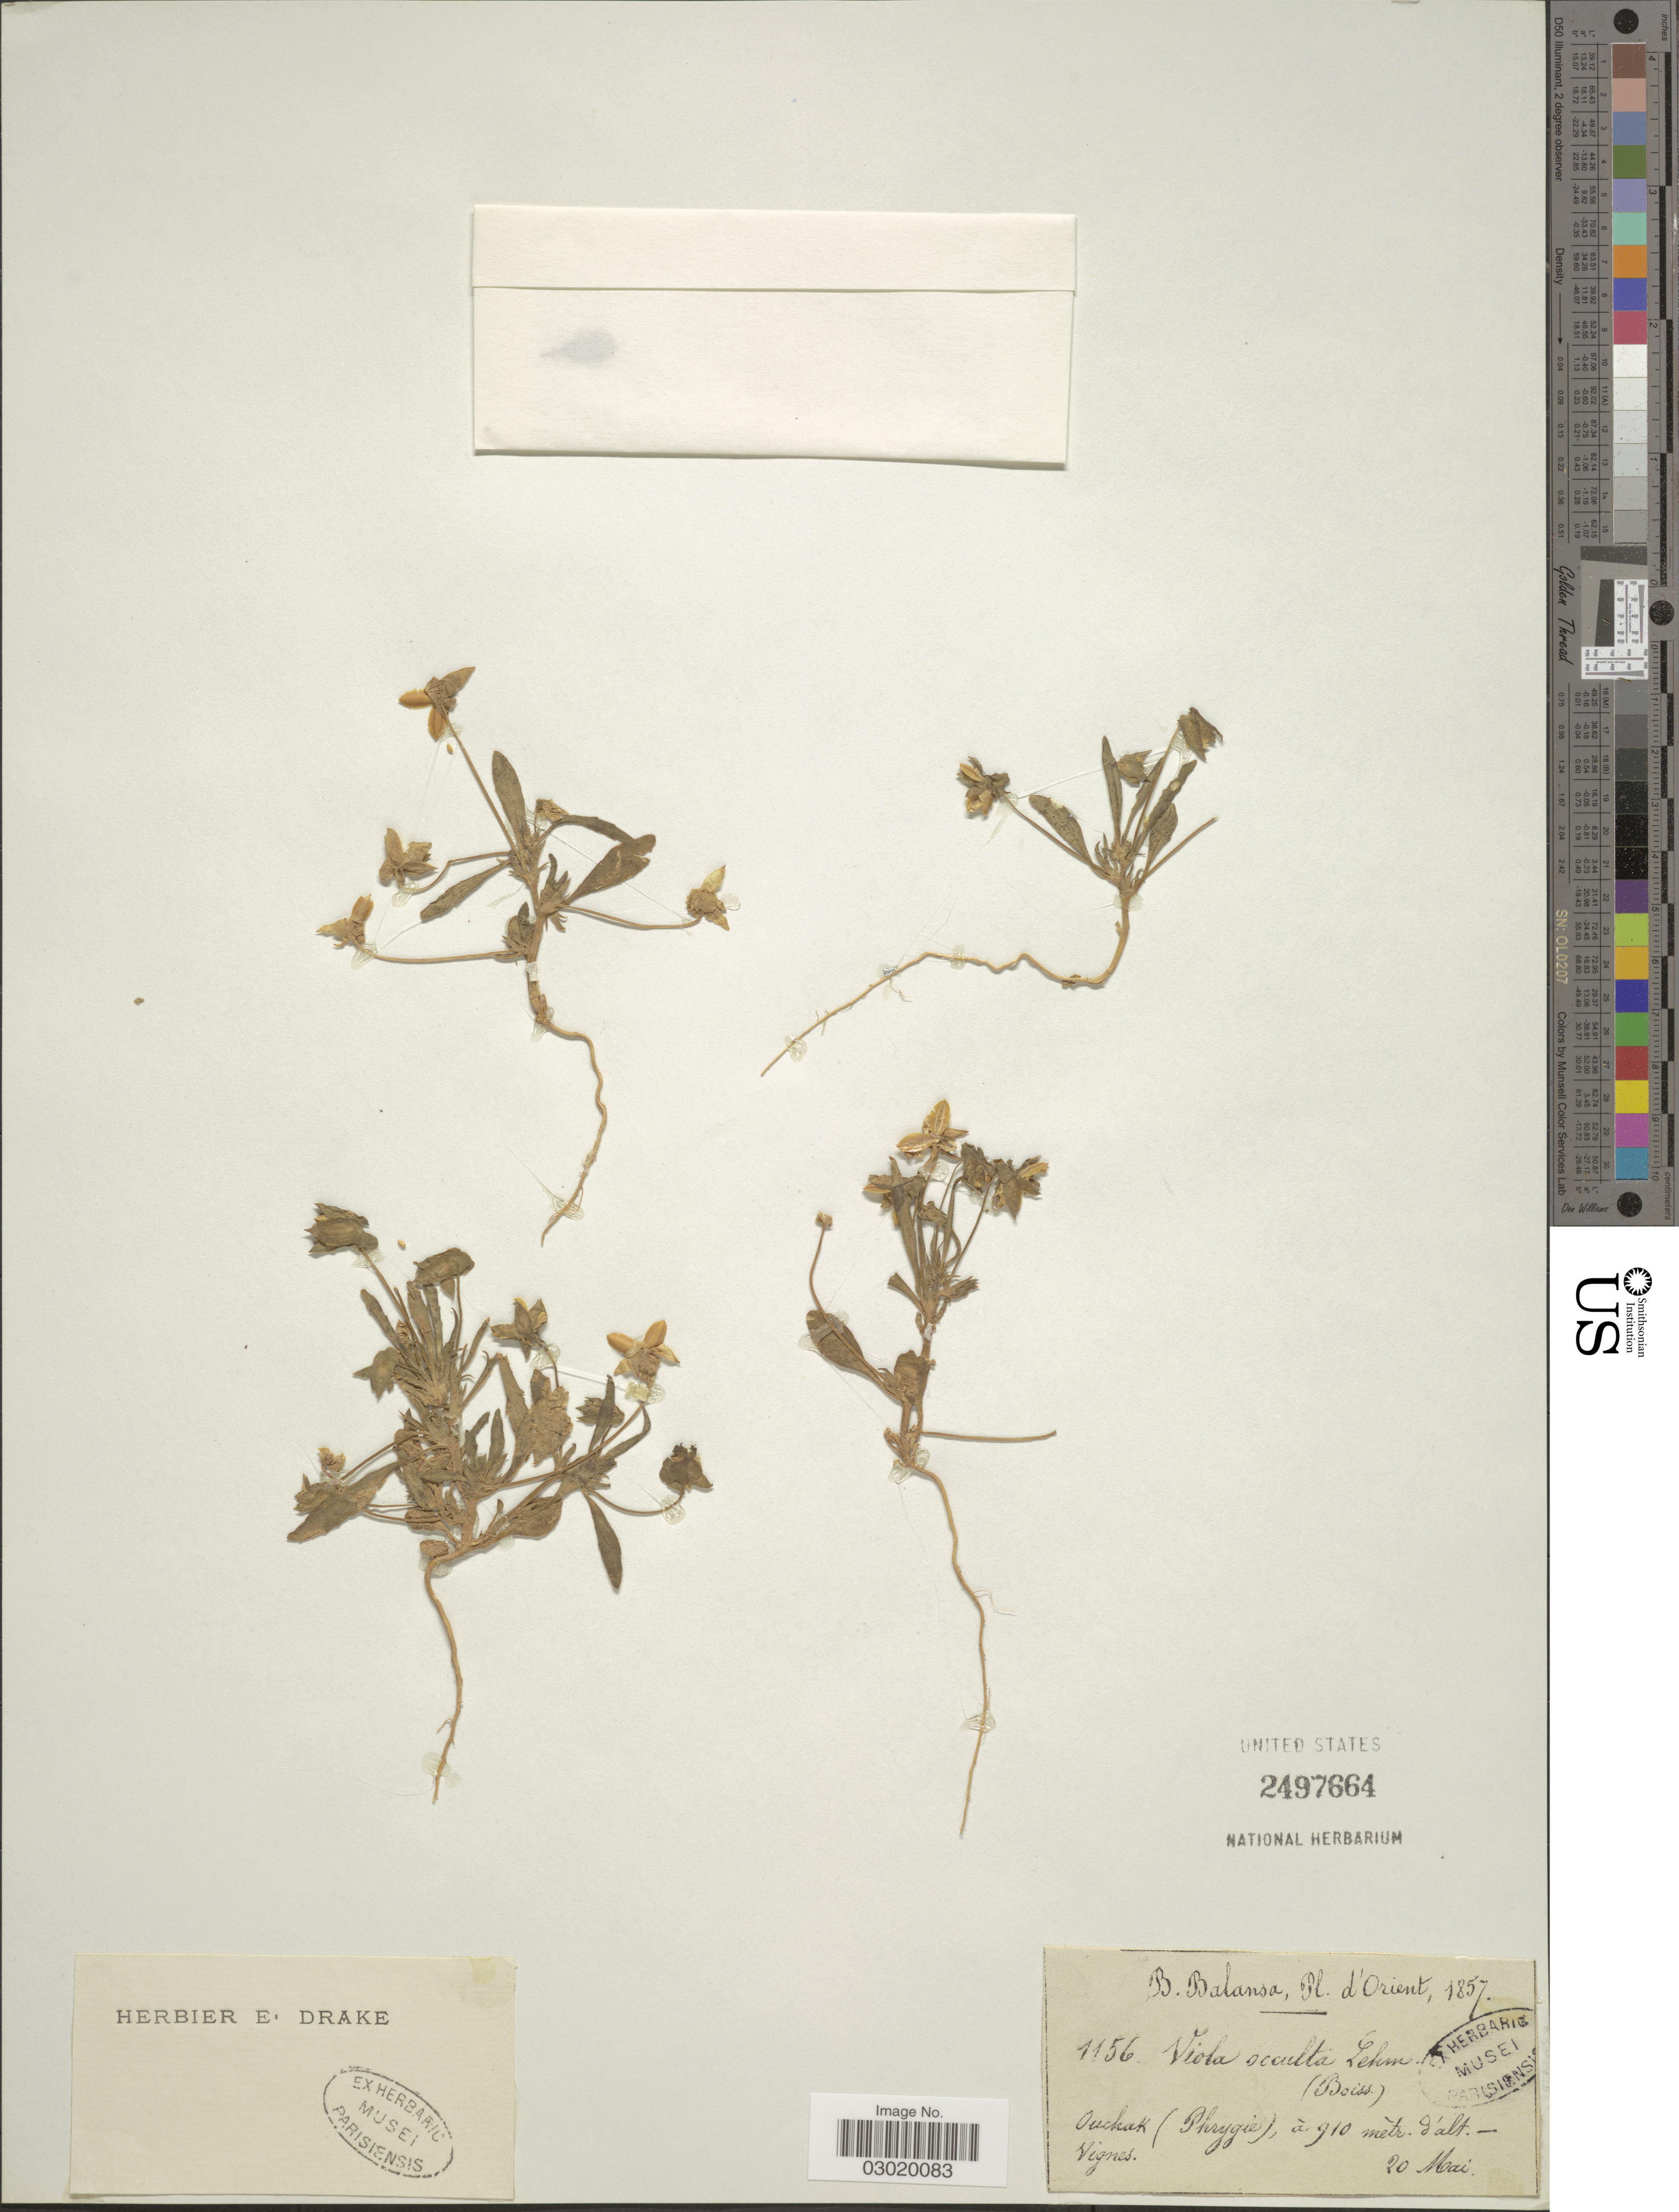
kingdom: Plantae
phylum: Tracheophyta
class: Magnoliopsida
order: Malpighiales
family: Violaceae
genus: Viola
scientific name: Viola occulta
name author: Lehm.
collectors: B. Balansa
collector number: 1156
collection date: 1857-05-20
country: Turkey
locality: D'Orient. Ouchak (Phrygie), Vignes.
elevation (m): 910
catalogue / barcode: US 2497664